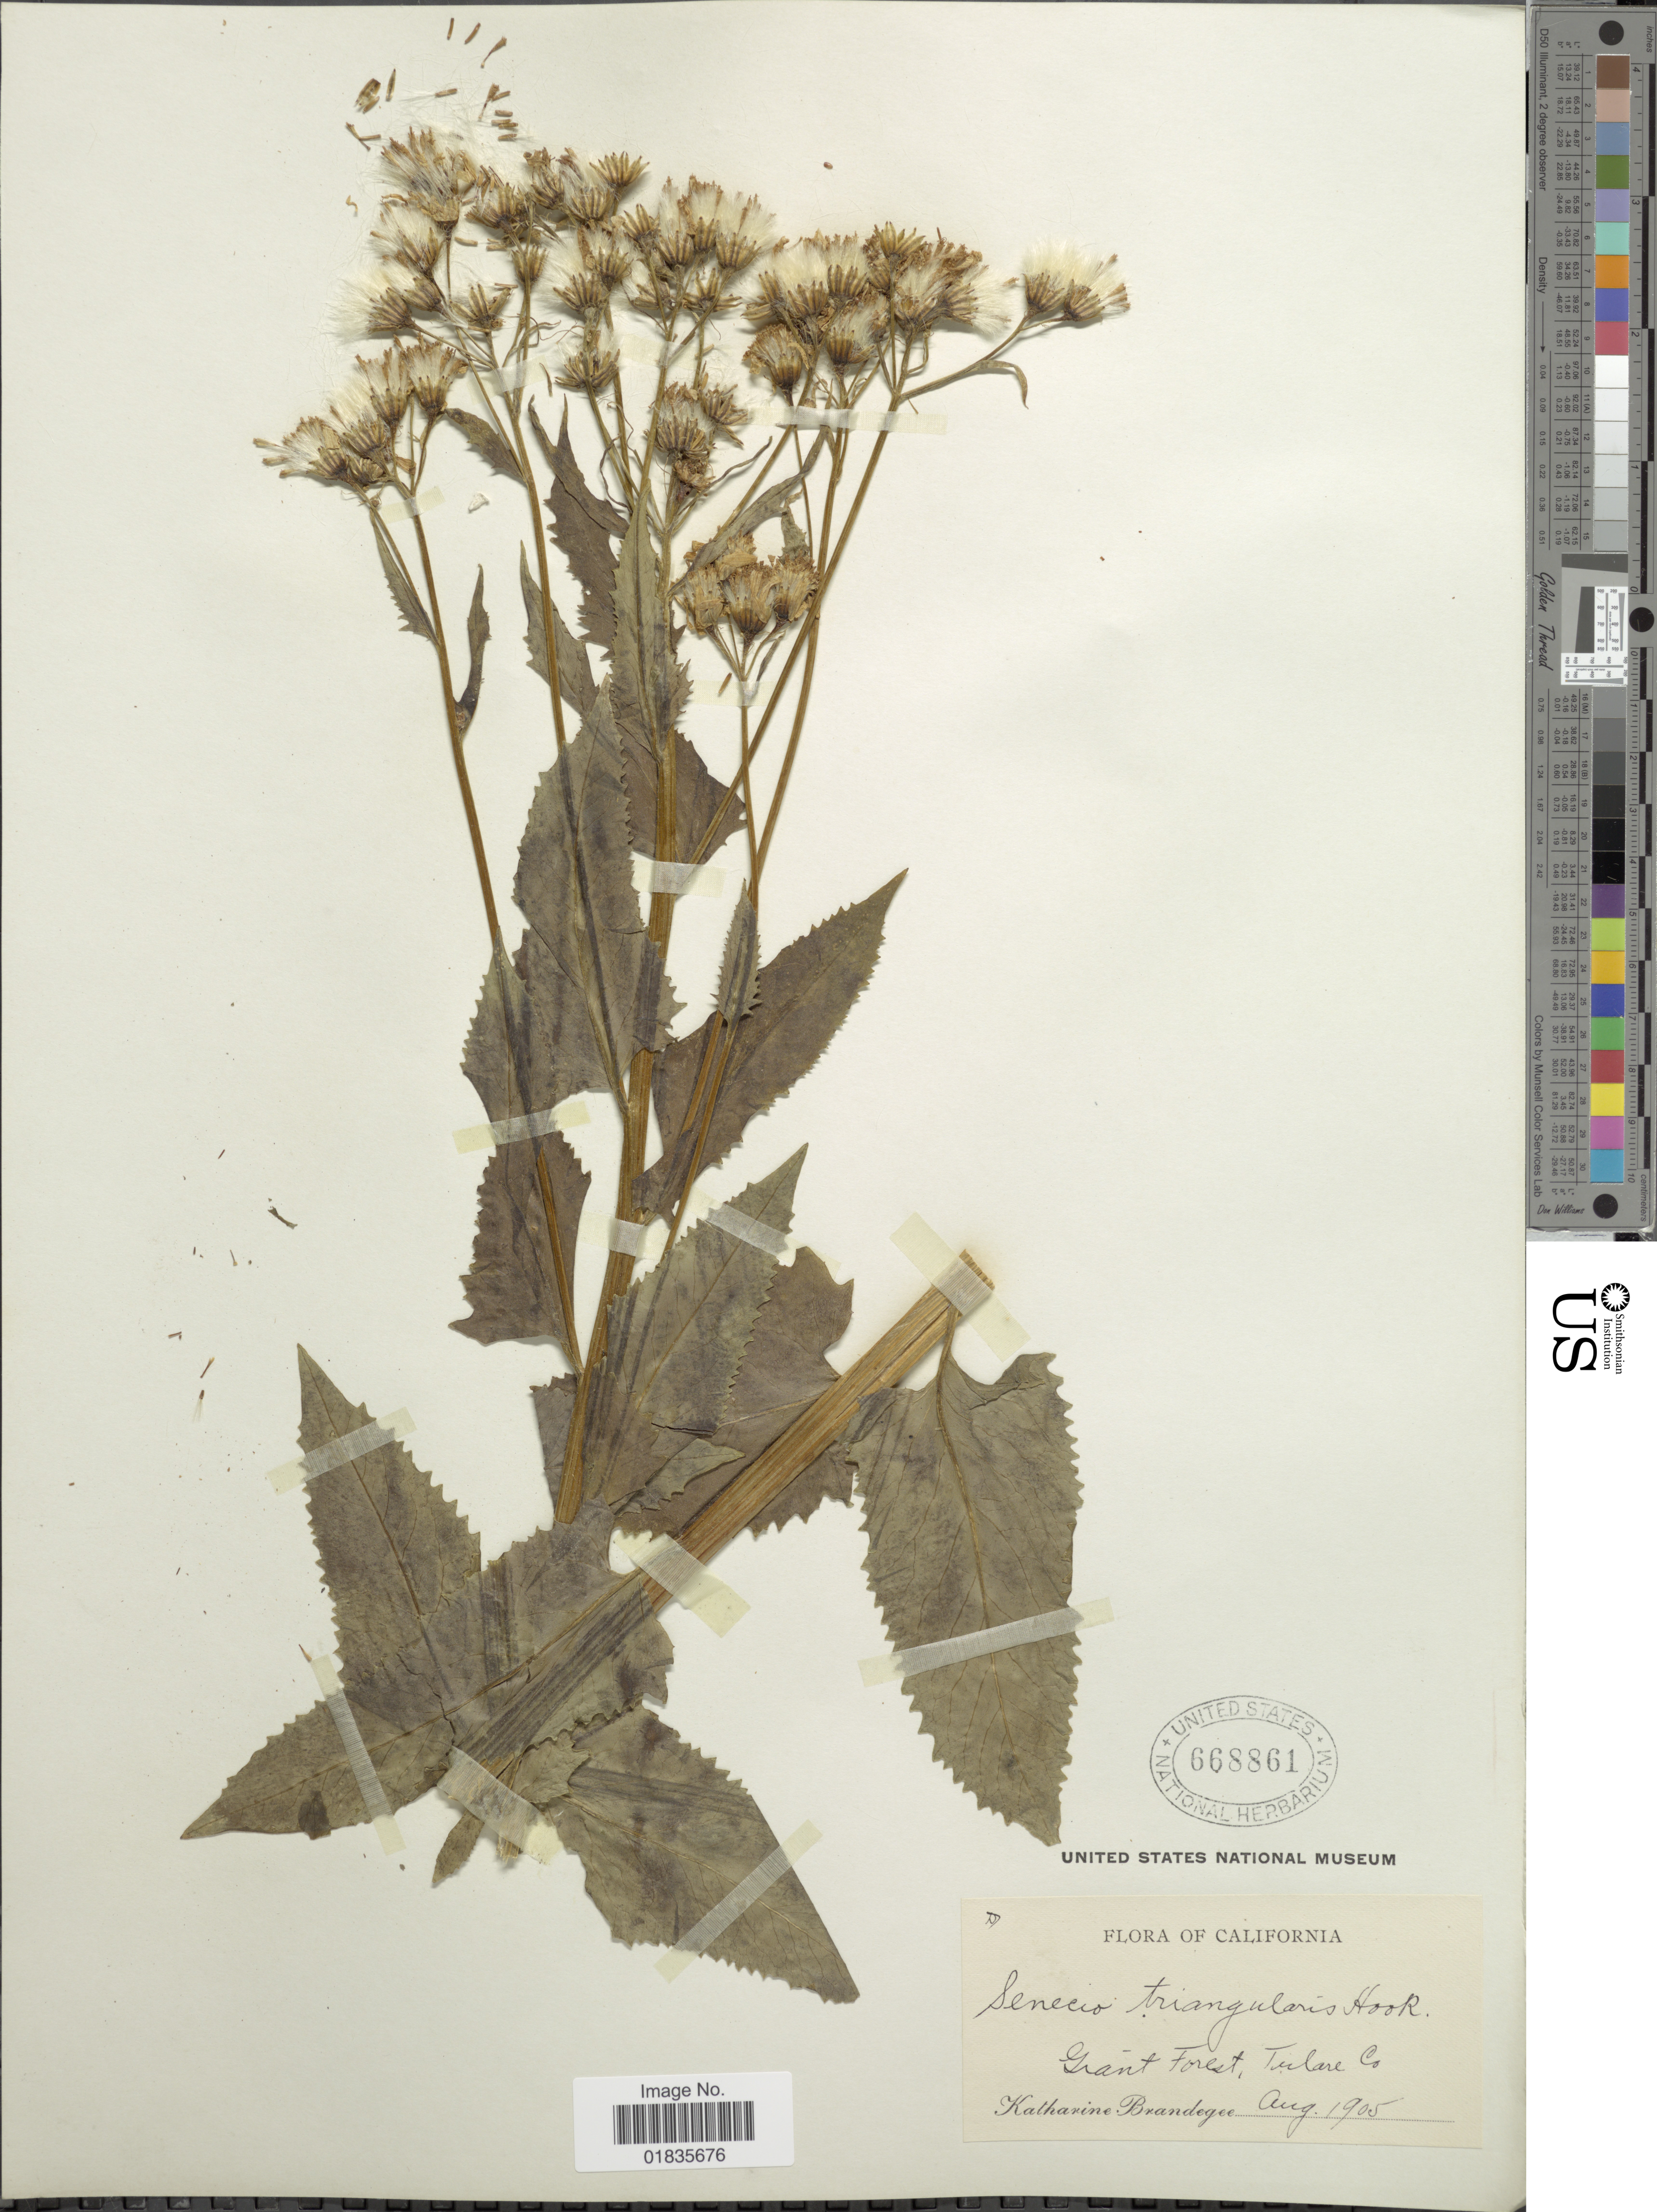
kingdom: Plantae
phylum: Tracheophyta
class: Magnoliopsida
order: Asterales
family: Asteraceae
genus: Senecio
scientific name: Senecio triangularis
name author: Hook.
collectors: M. K. Brandegee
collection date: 1905-08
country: United States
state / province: California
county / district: Tulare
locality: Grant Forest, Tulare Co.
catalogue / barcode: US 668861